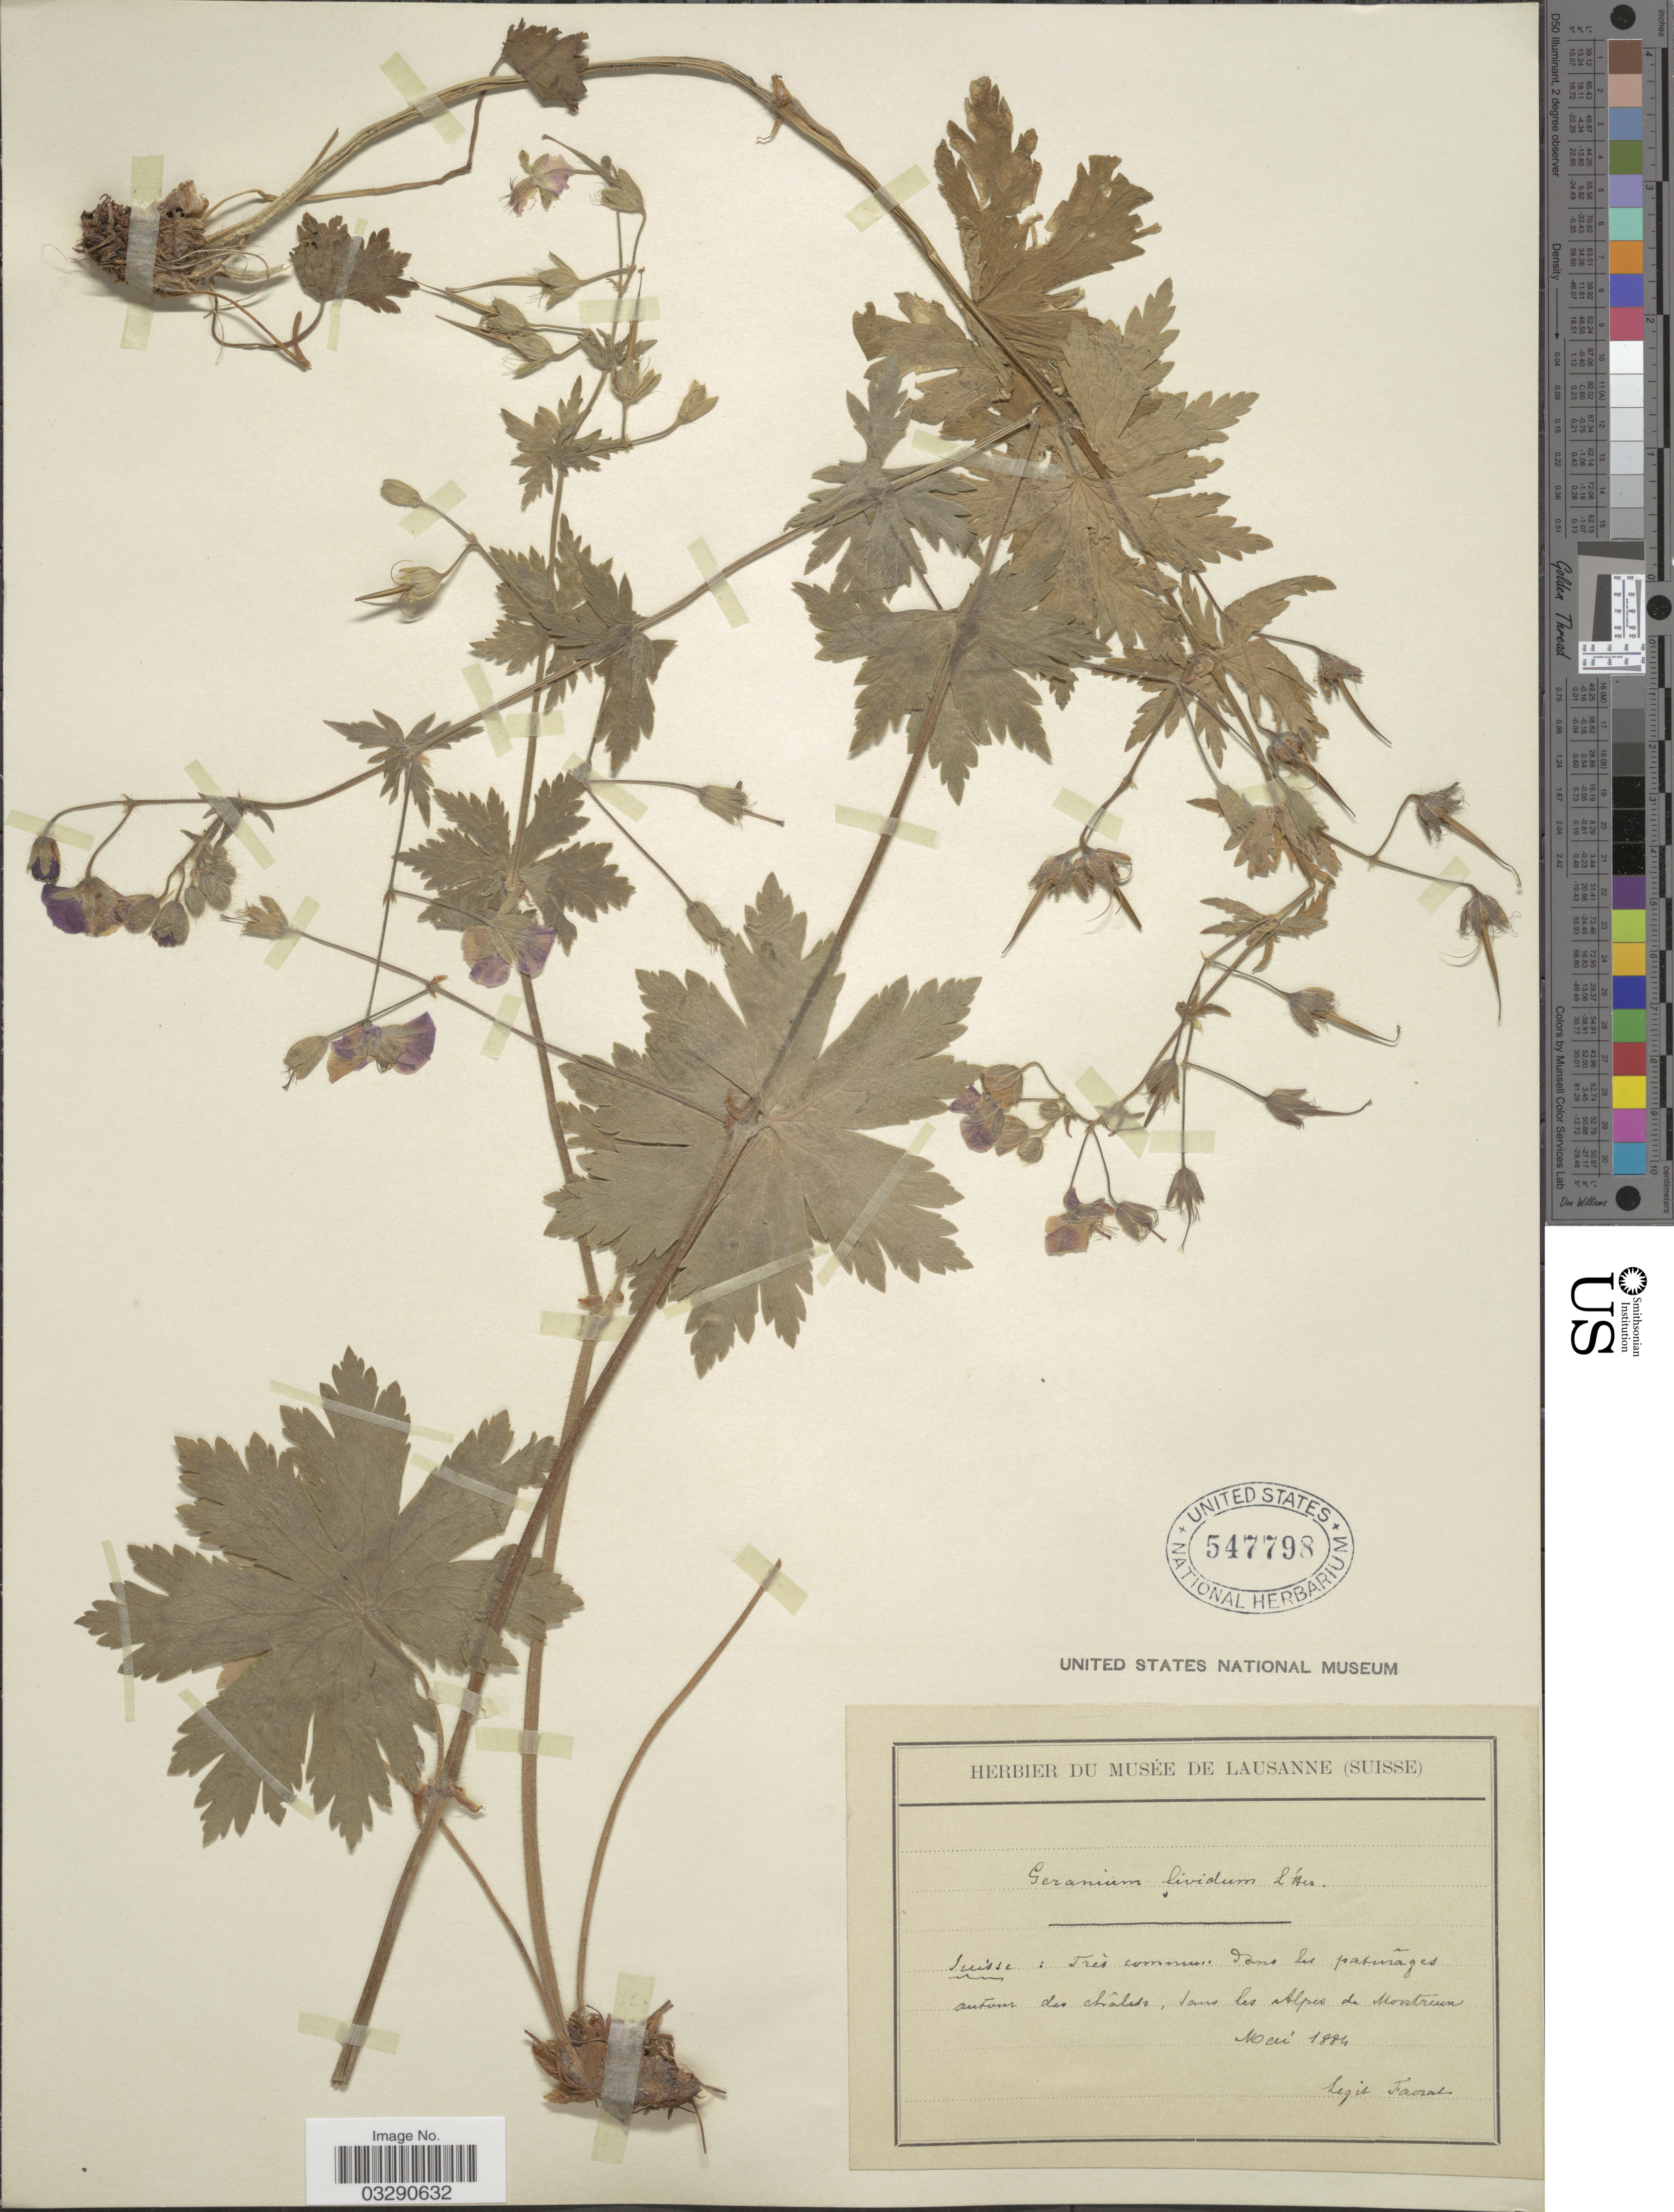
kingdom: Plantae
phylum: Tracheophyta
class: Magnoliopsida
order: Geraniales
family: Geraniaceae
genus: Geranium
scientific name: Geranium lividum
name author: L'Hér.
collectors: L. Favrat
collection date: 1884-05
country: Switzerland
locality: Suisse: Trés commun dans les paturãges autour des châlets, dans les Alpes de Montrum.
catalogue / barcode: US 547798